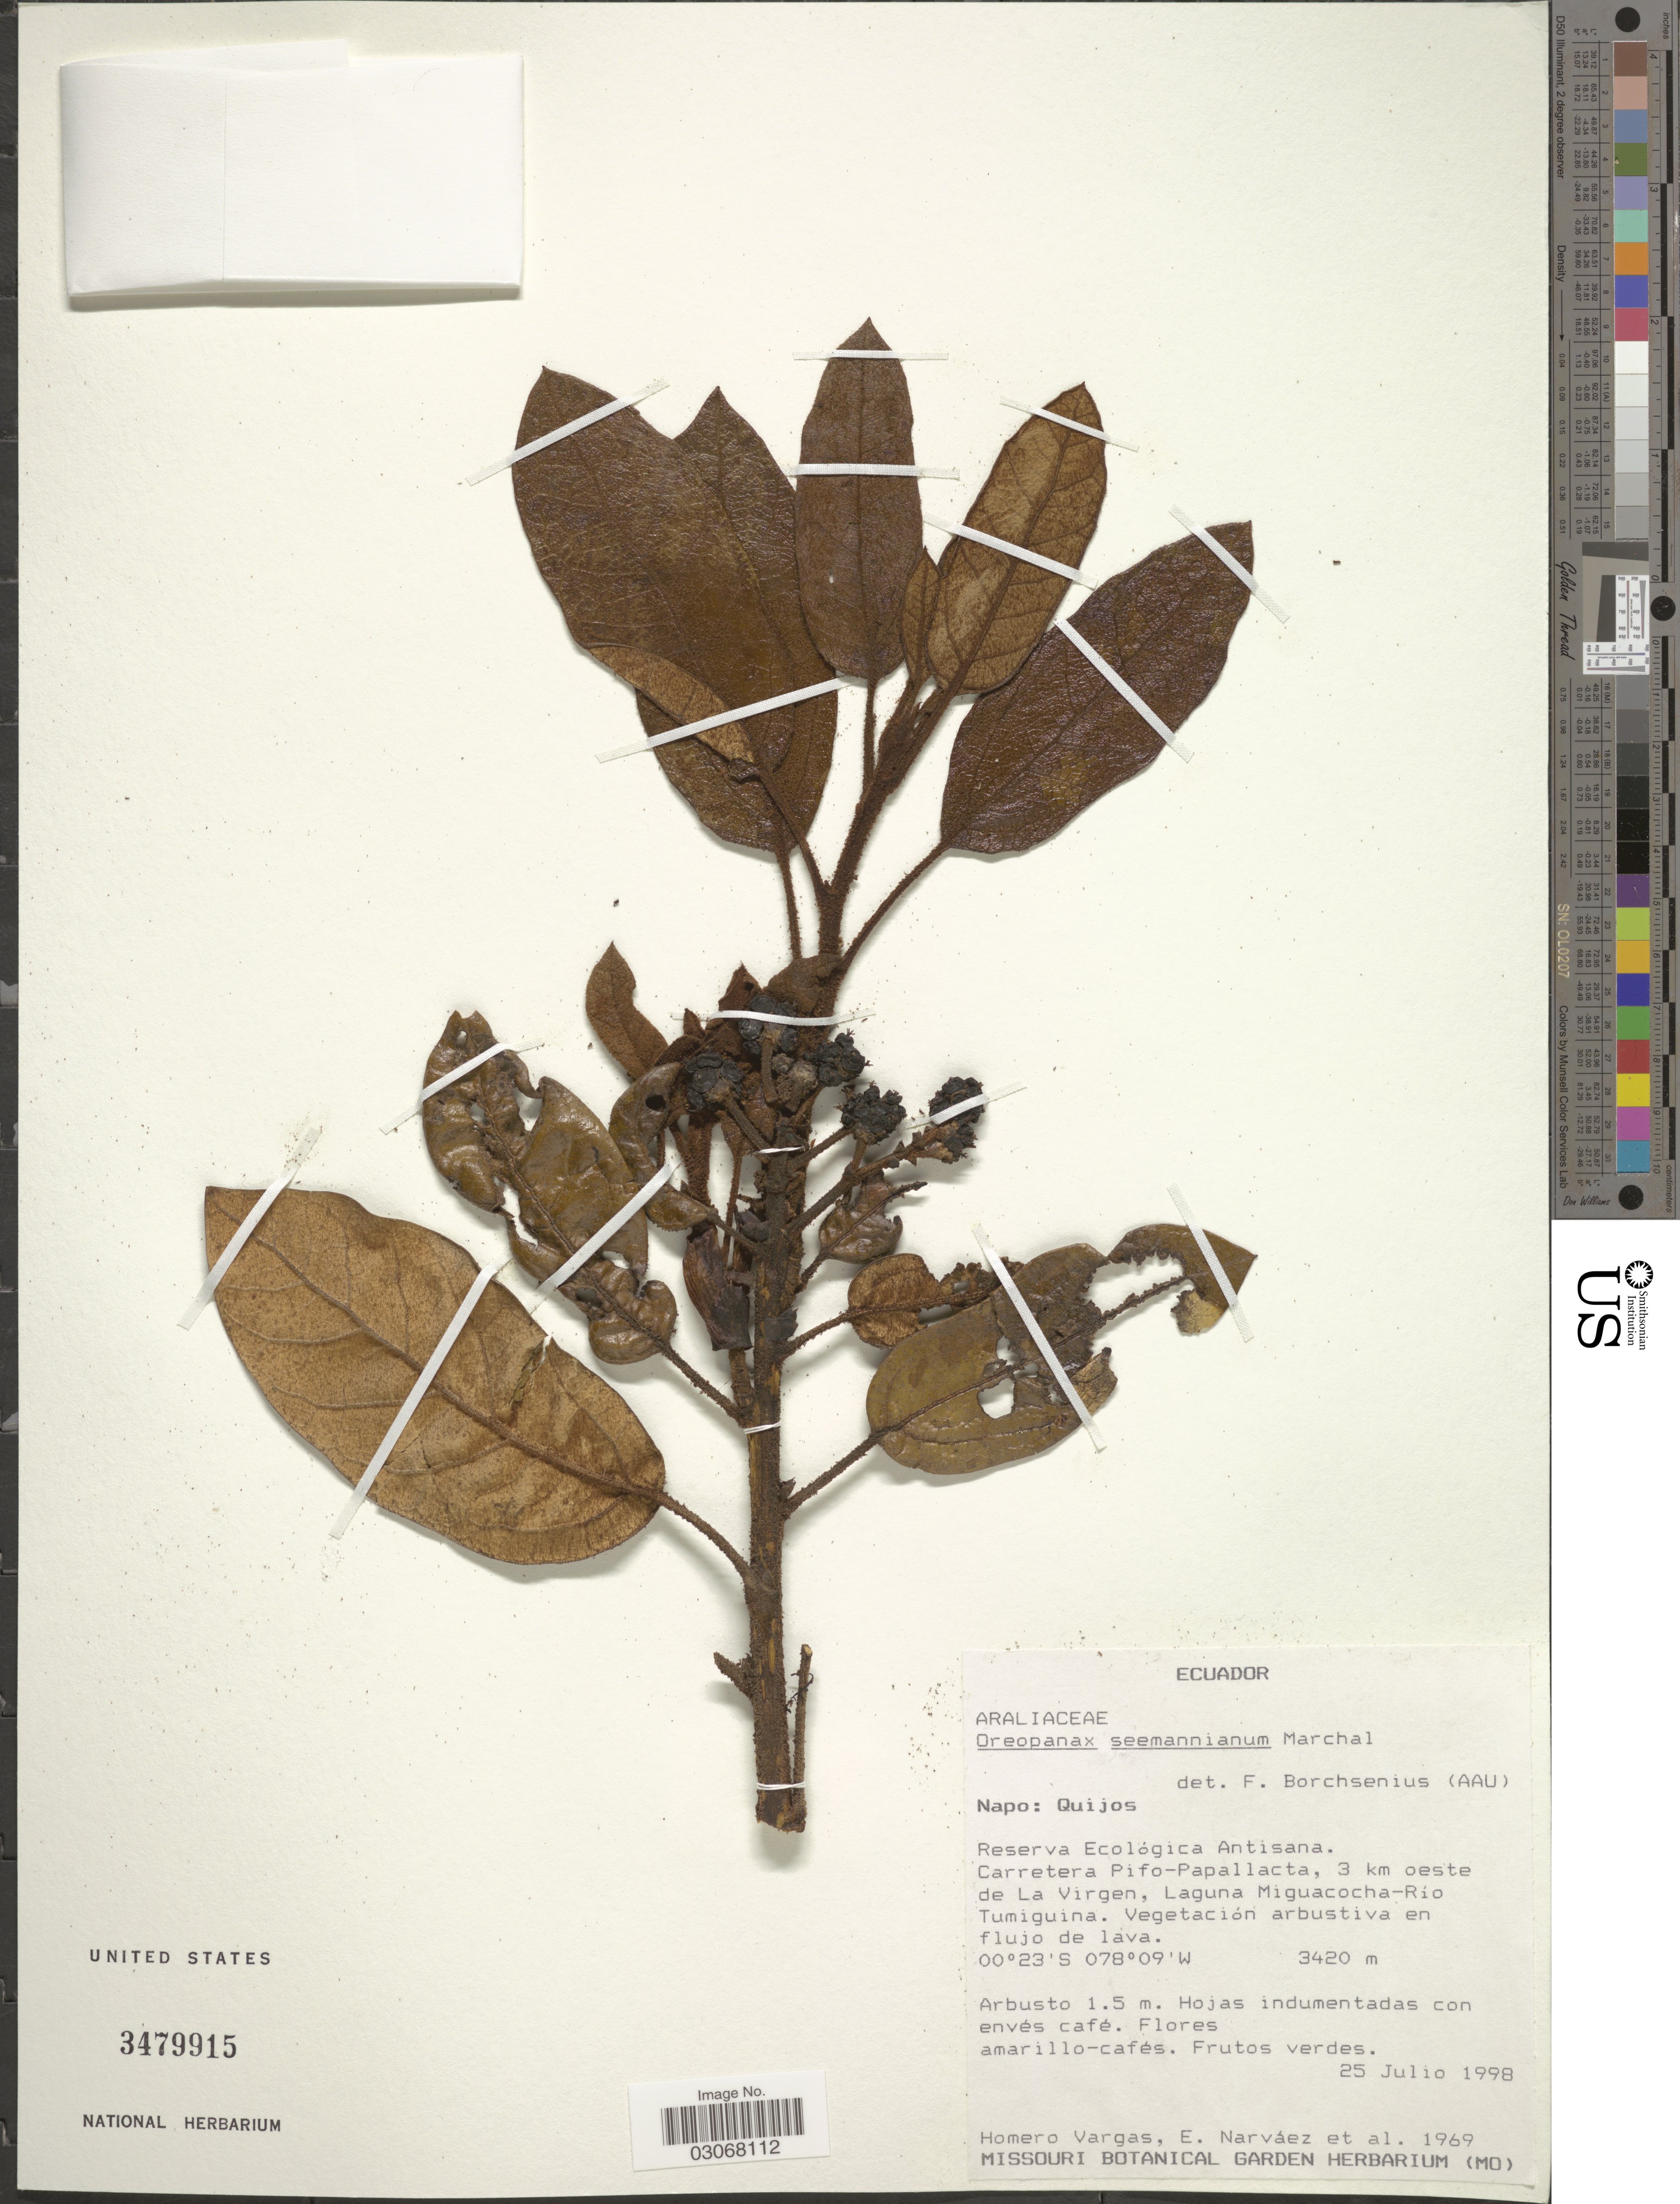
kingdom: Plantae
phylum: Tracheophyta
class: Magnoliopsida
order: Apiales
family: Araliaceae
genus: Oreopanax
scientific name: Oreopanax seemannianus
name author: Marchal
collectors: H. Vargas, E. Narváez & et al.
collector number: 1969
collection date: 1998-07-25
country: Ecuador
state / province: Napo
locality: Napo: Quijos. Reserva Ecológica Antisana. Carretera Pifo-Papallacta, 3 km oeste de la Virgen, Laguna Miguacocha-Río Tumiguina.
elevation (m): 3420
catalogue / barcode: US 3479915